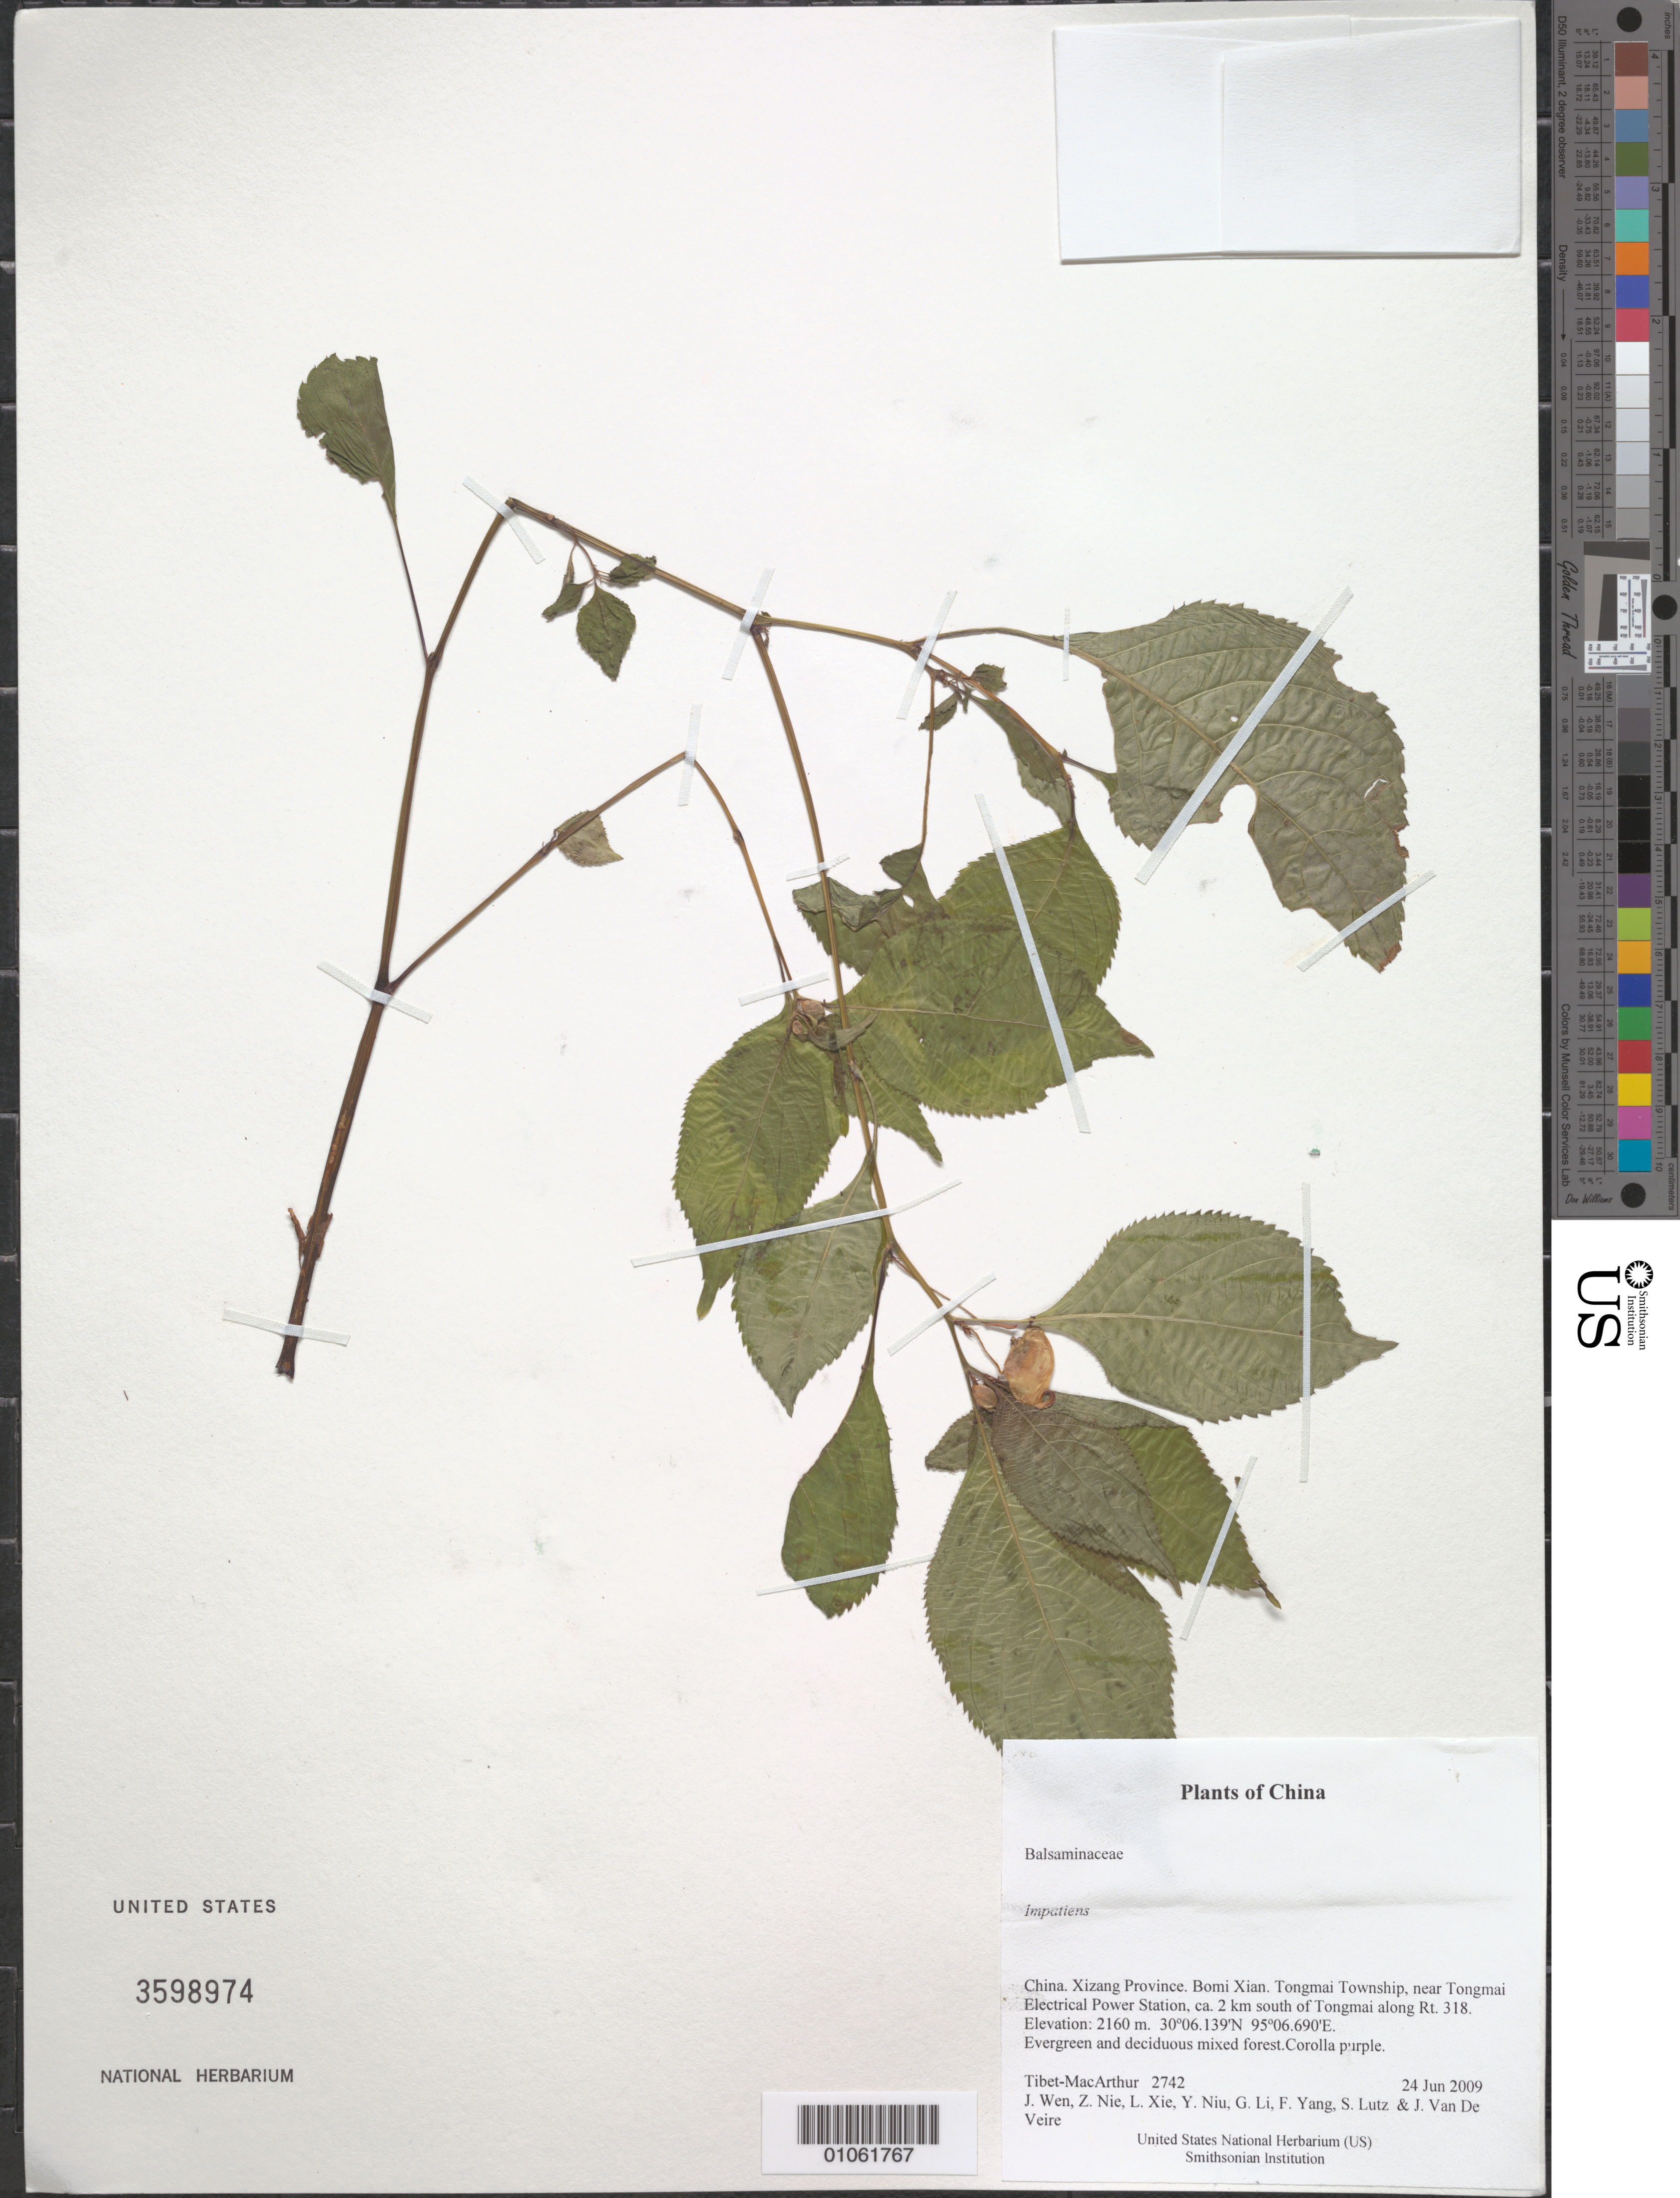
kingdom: Plantae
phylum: Tracheophyta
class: Magnoliopsida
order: Ericales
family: Balsaminaceae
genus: Impatiens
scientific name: Impatiens sp.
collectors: Tibet-MacArthur, J. Wen, Z. Nie, L. Xie, Y. Niu, G. Li, F. Yang, S. Lutz & J. Van De Veire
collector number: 2742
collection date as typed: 24 Jun 2009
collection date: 2009-06-24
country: China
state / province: Xizang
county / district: Bomi Xian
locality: Tongmai Township, near Tongmai Electrical Power Station, ca. 2 km south of Tongmai along Rt. 318.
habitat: Evergreen and deciduous mixed forest.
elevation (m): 2160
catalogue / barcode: US 3598974